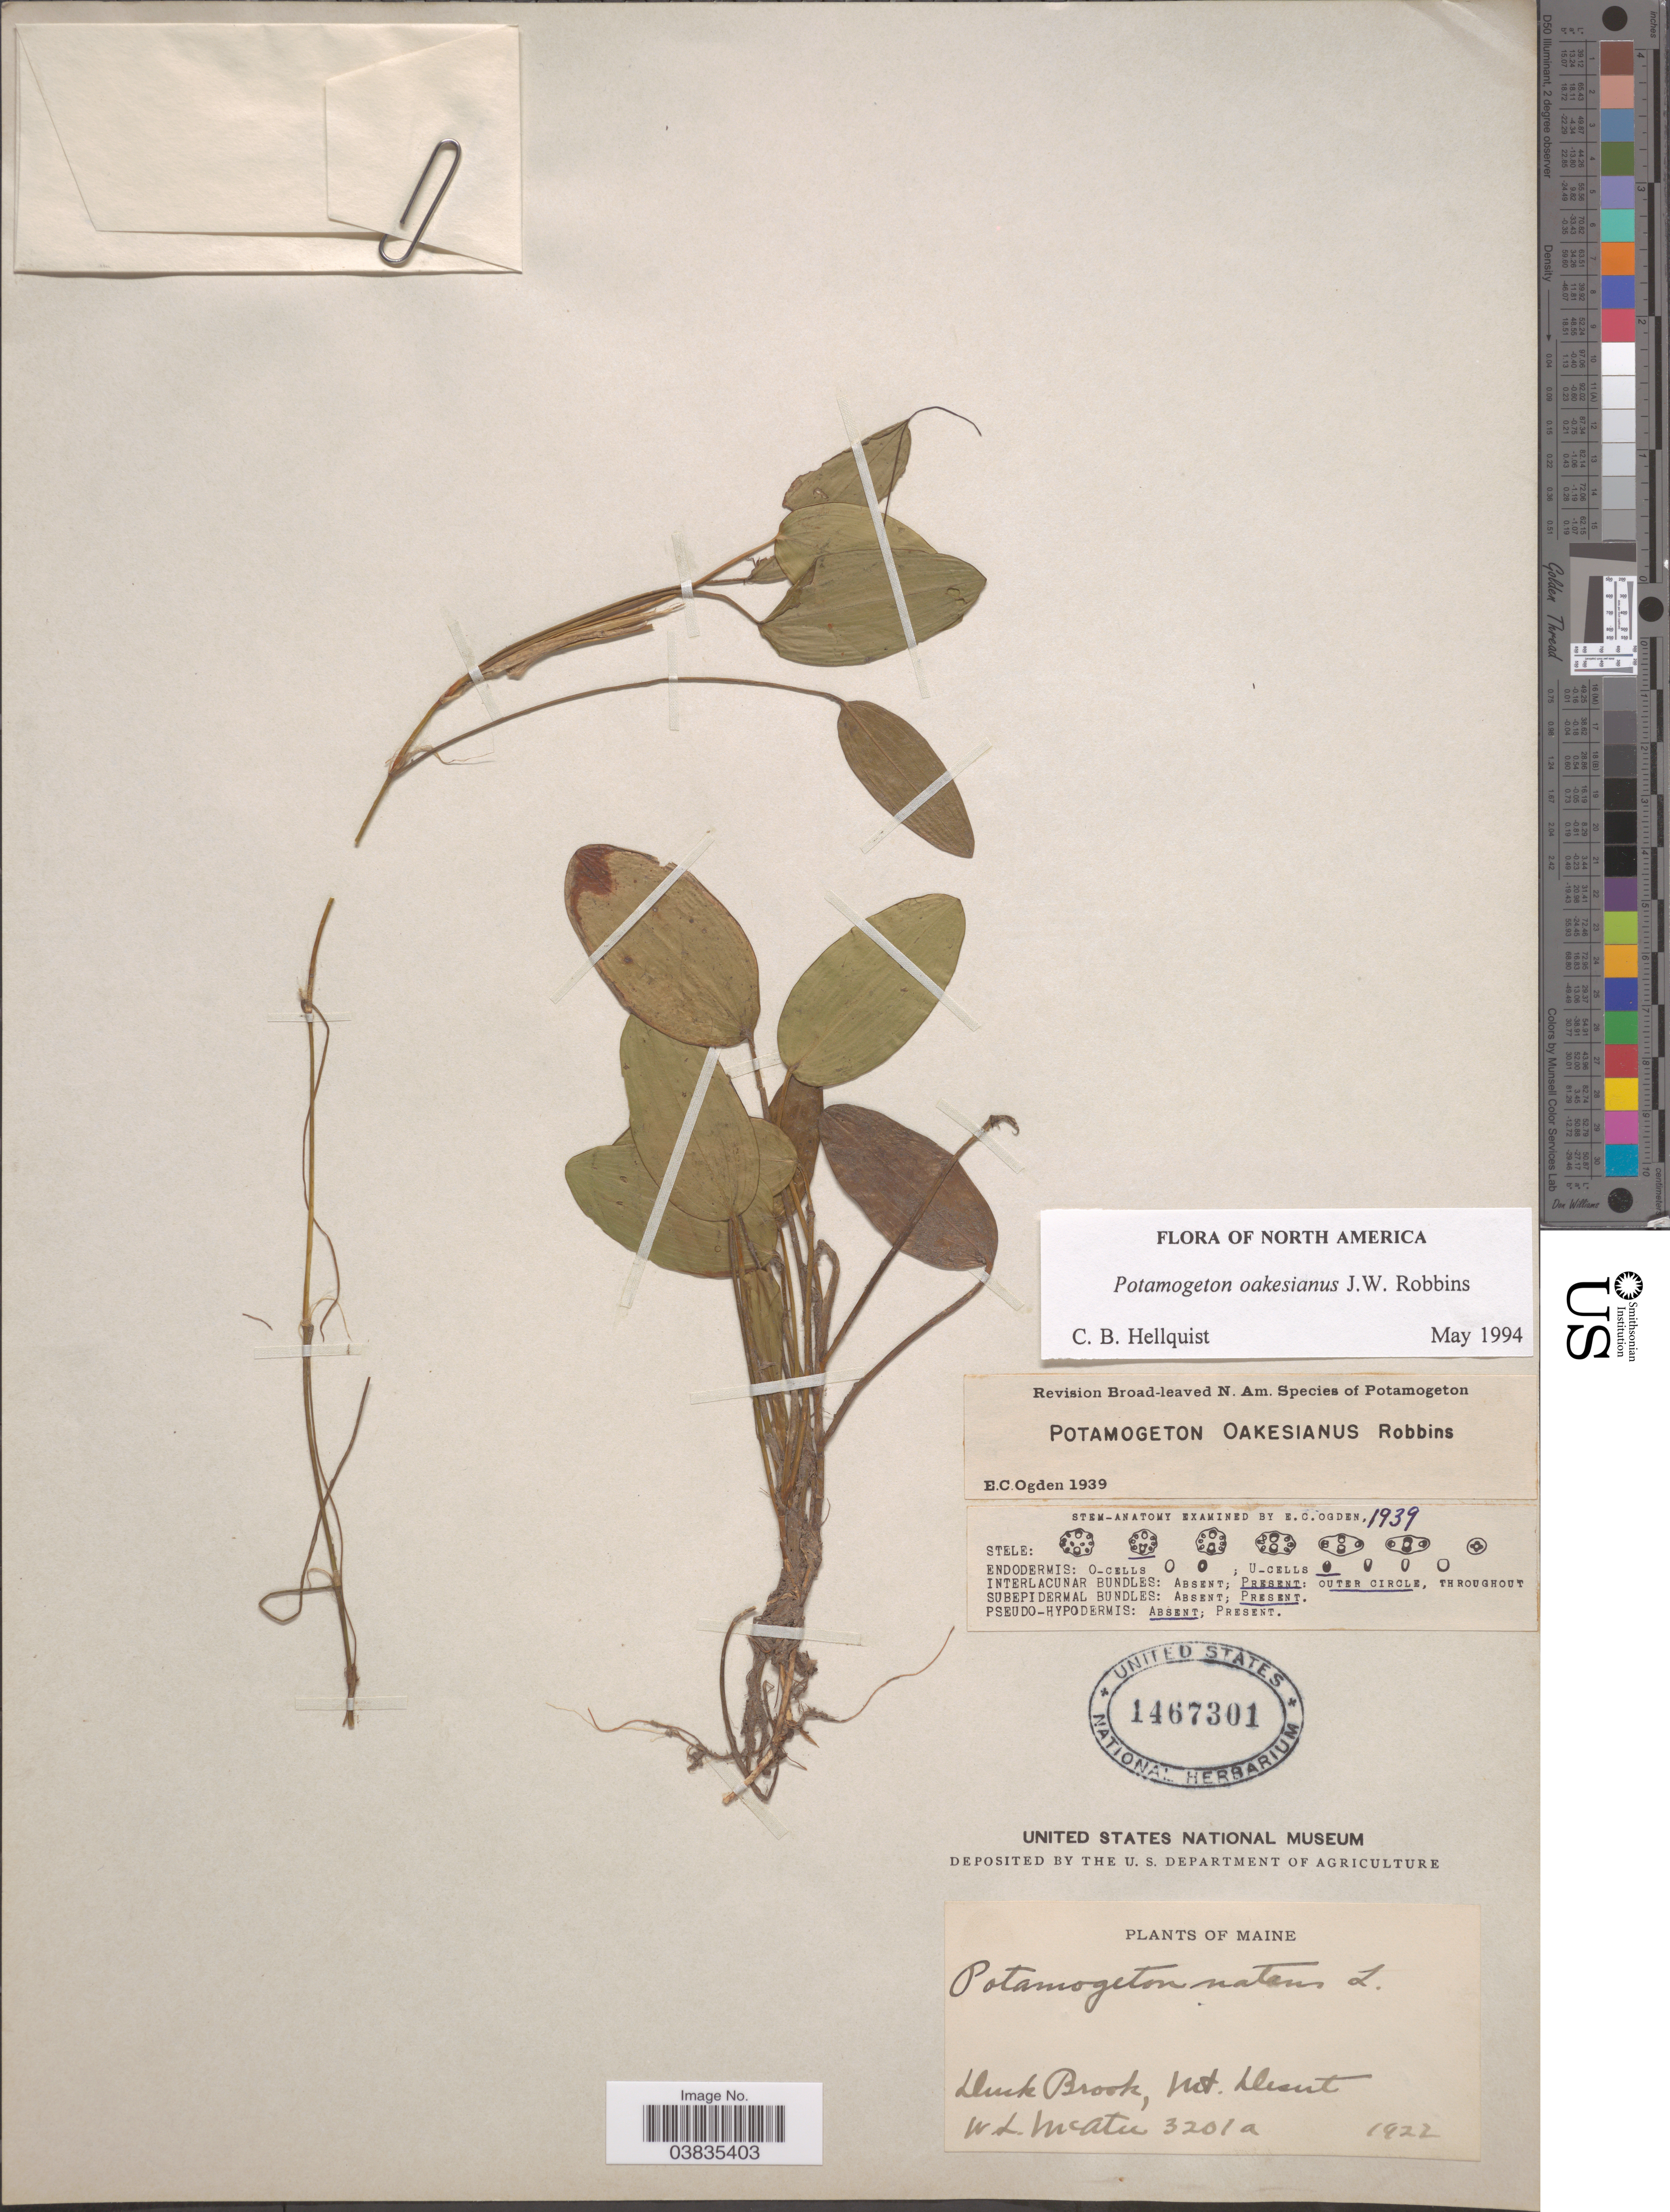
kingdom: Plantae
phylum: Tracheophyta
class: Liliopsida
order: Alismatales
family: Potamogetonaceae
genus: Potamogeton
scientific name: Potamogeton oakesianus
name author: J.W. Robbins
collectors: W. McAtee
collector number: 3201a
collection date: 1922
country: United States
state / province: Maine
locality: Duck Brook, Mt. Desert.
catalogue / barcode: US 1467301